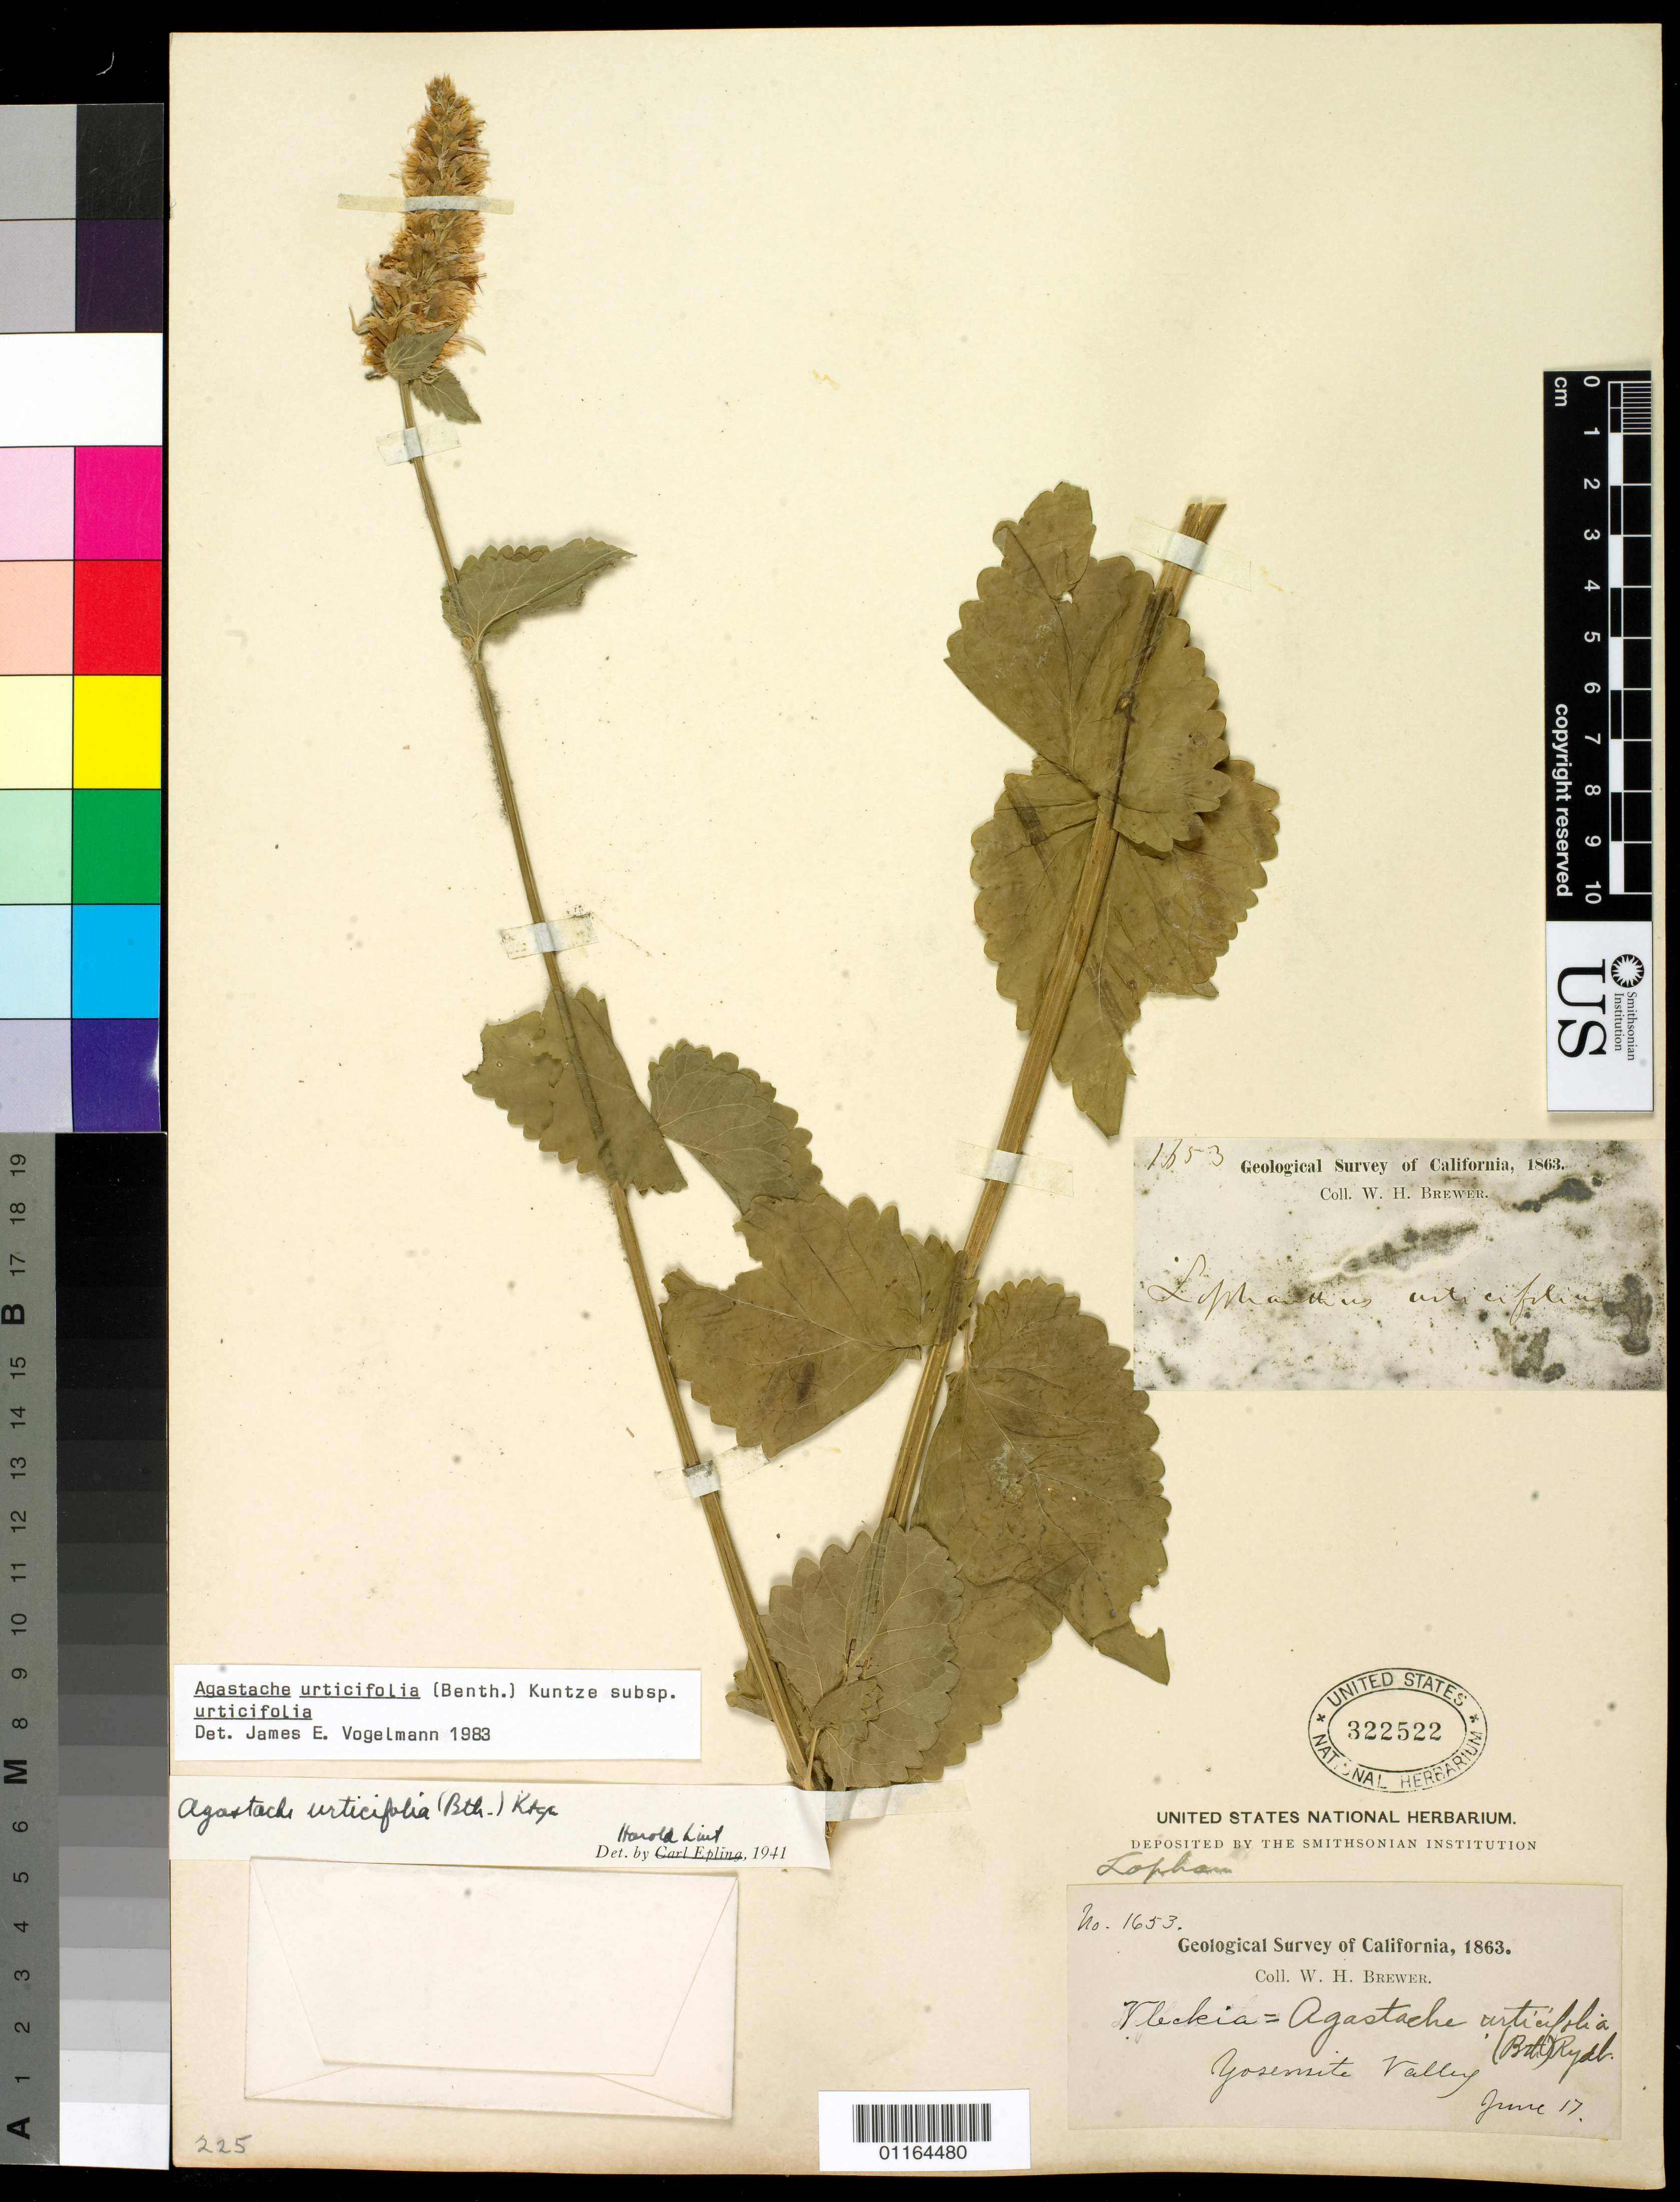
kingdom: Plantae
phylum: Tracheophyta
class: Magnoliopsida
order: Lamiales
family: Lamiaceae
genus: Agastache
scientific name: Agastache urticifolia subsp. urticifolia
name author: (Benth.) Kuntze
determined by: Vogelmann, J. E.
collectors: W. H. Brewer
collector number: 1653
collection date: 1863-06-17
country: United States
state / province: California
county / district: Mariposa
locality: Yosemite Valley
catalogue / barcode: US 322522